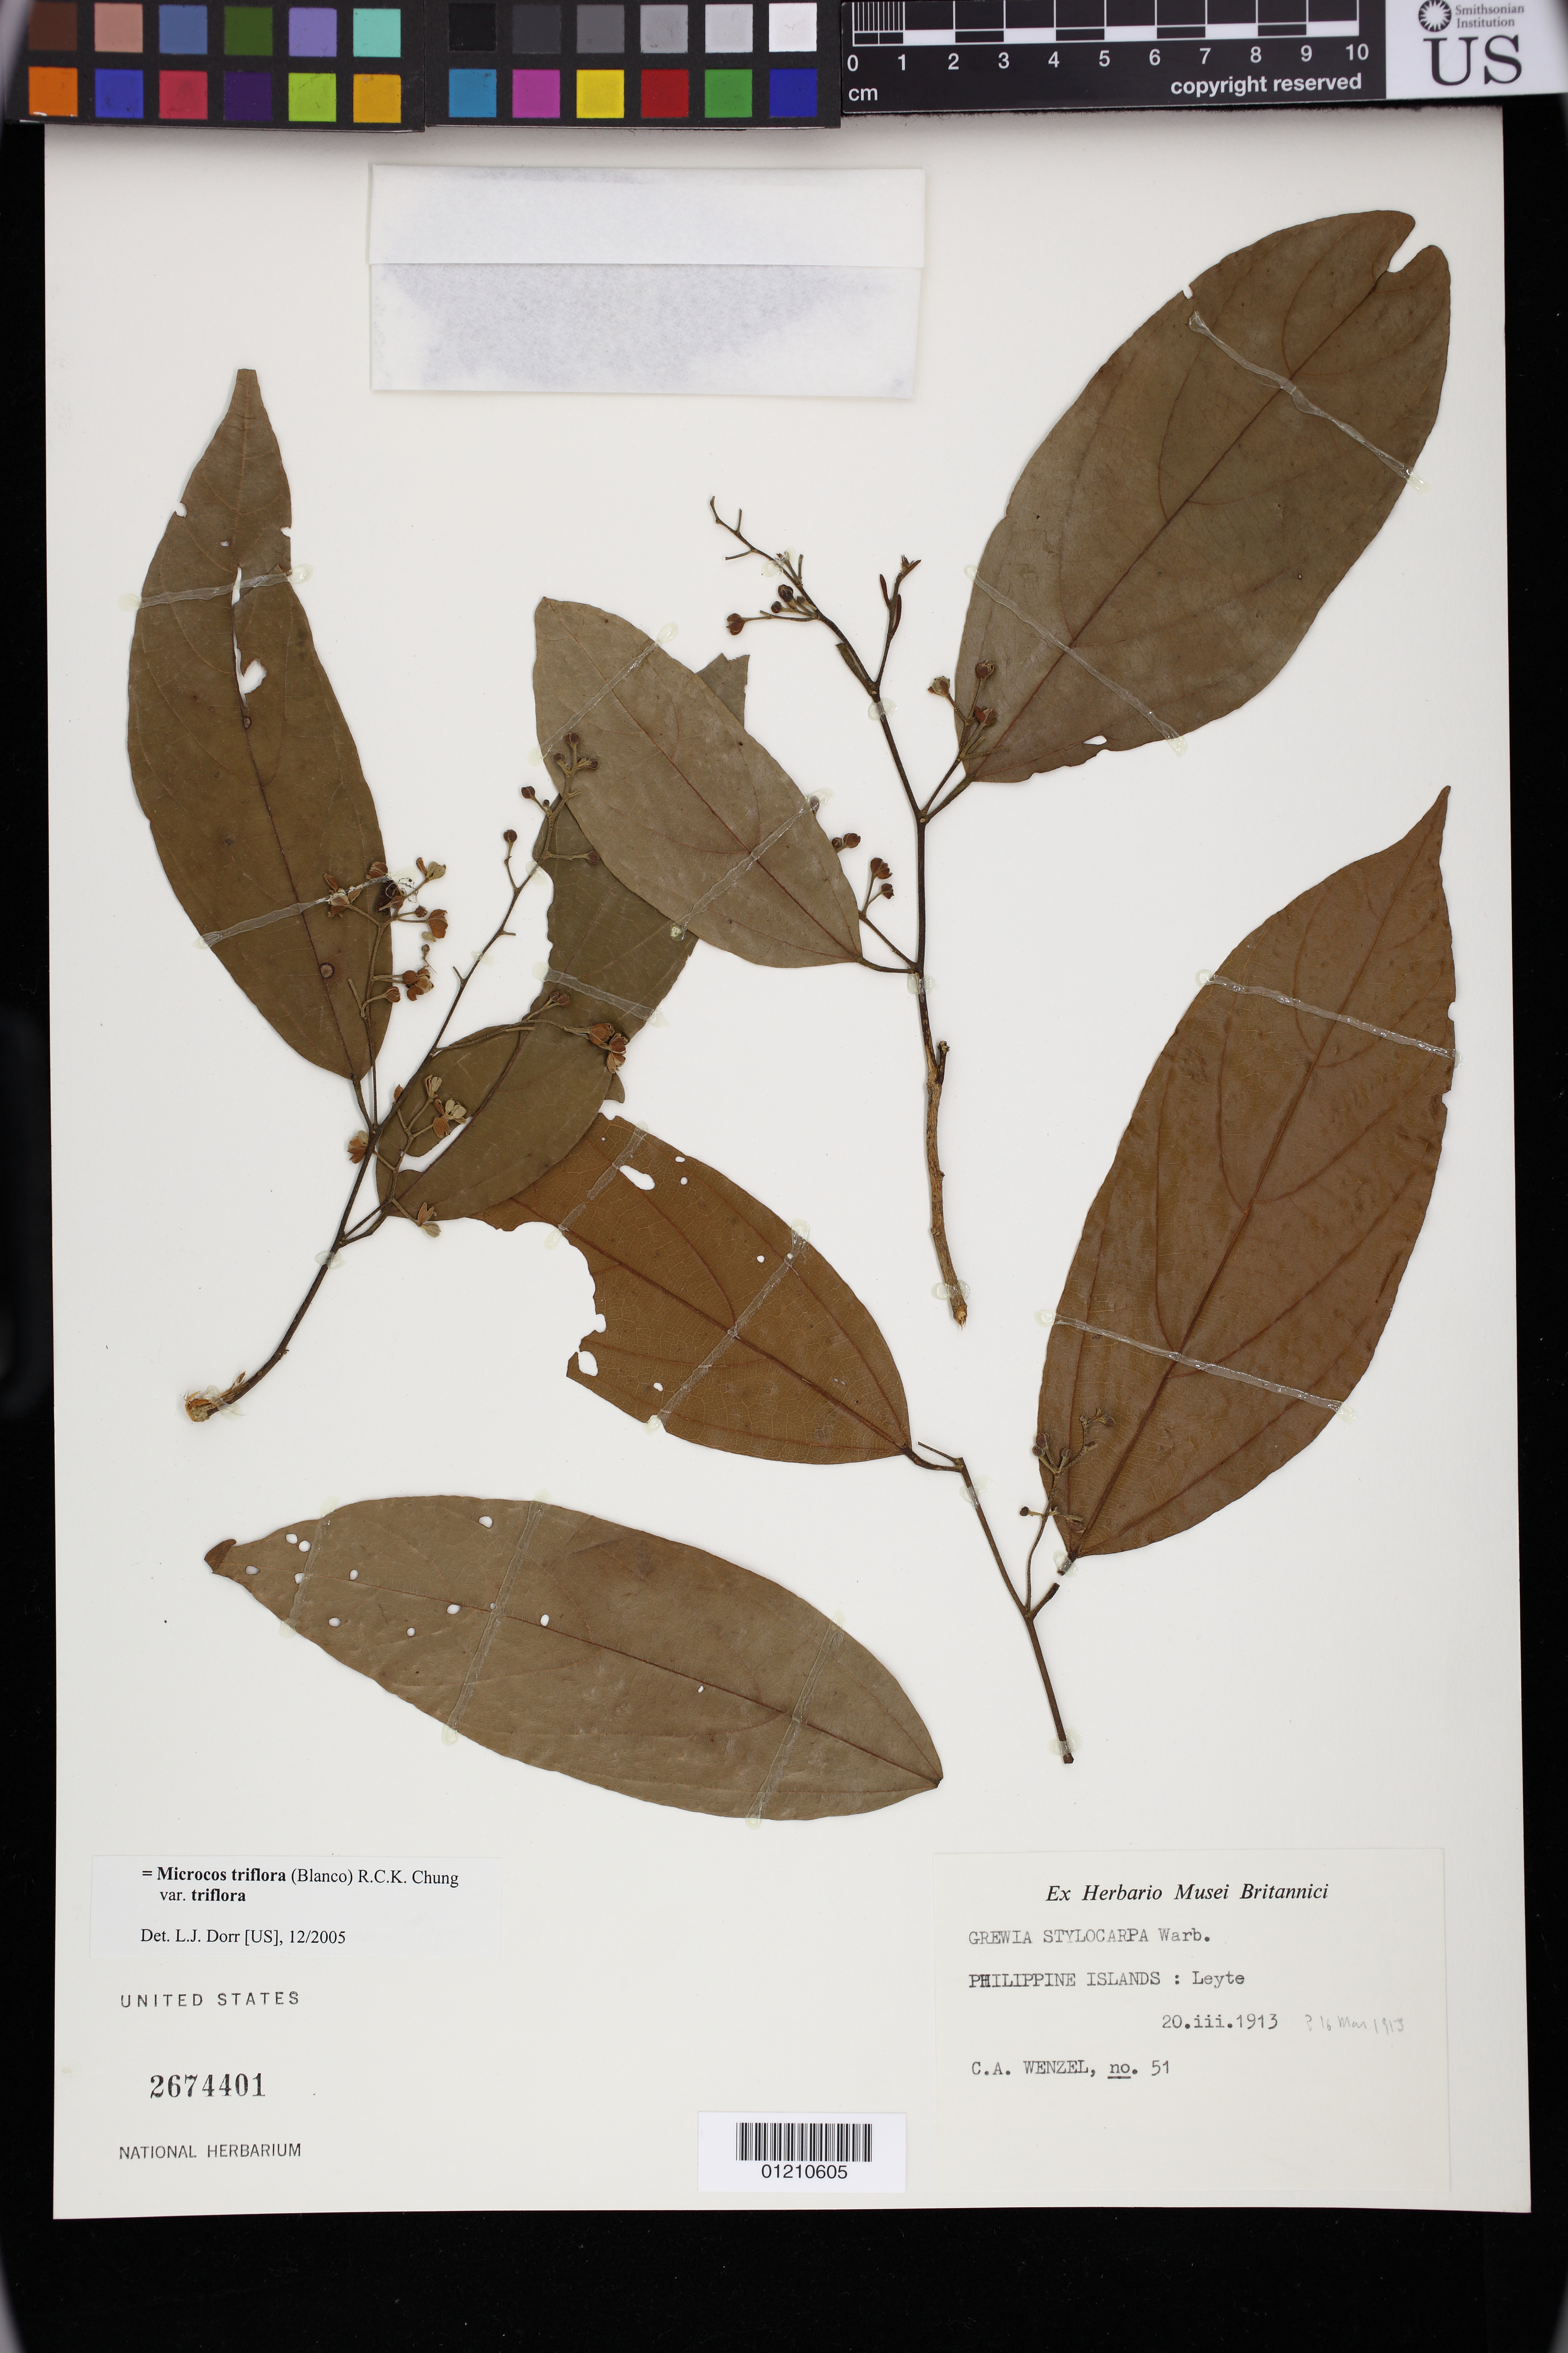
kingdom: Plantae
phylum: Tracheophyta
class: Magnoliopsida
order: Malvales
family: Malvaceae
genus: Microcos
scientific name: Microcos triflora var. triflora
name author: (Blanco) R.C.K. Chung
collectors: C. Wenzel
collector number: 51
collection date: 1913-03-20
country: Philippines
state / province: Eastern Visayas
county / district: Leyte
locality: Leyte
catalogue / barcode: US 2674401